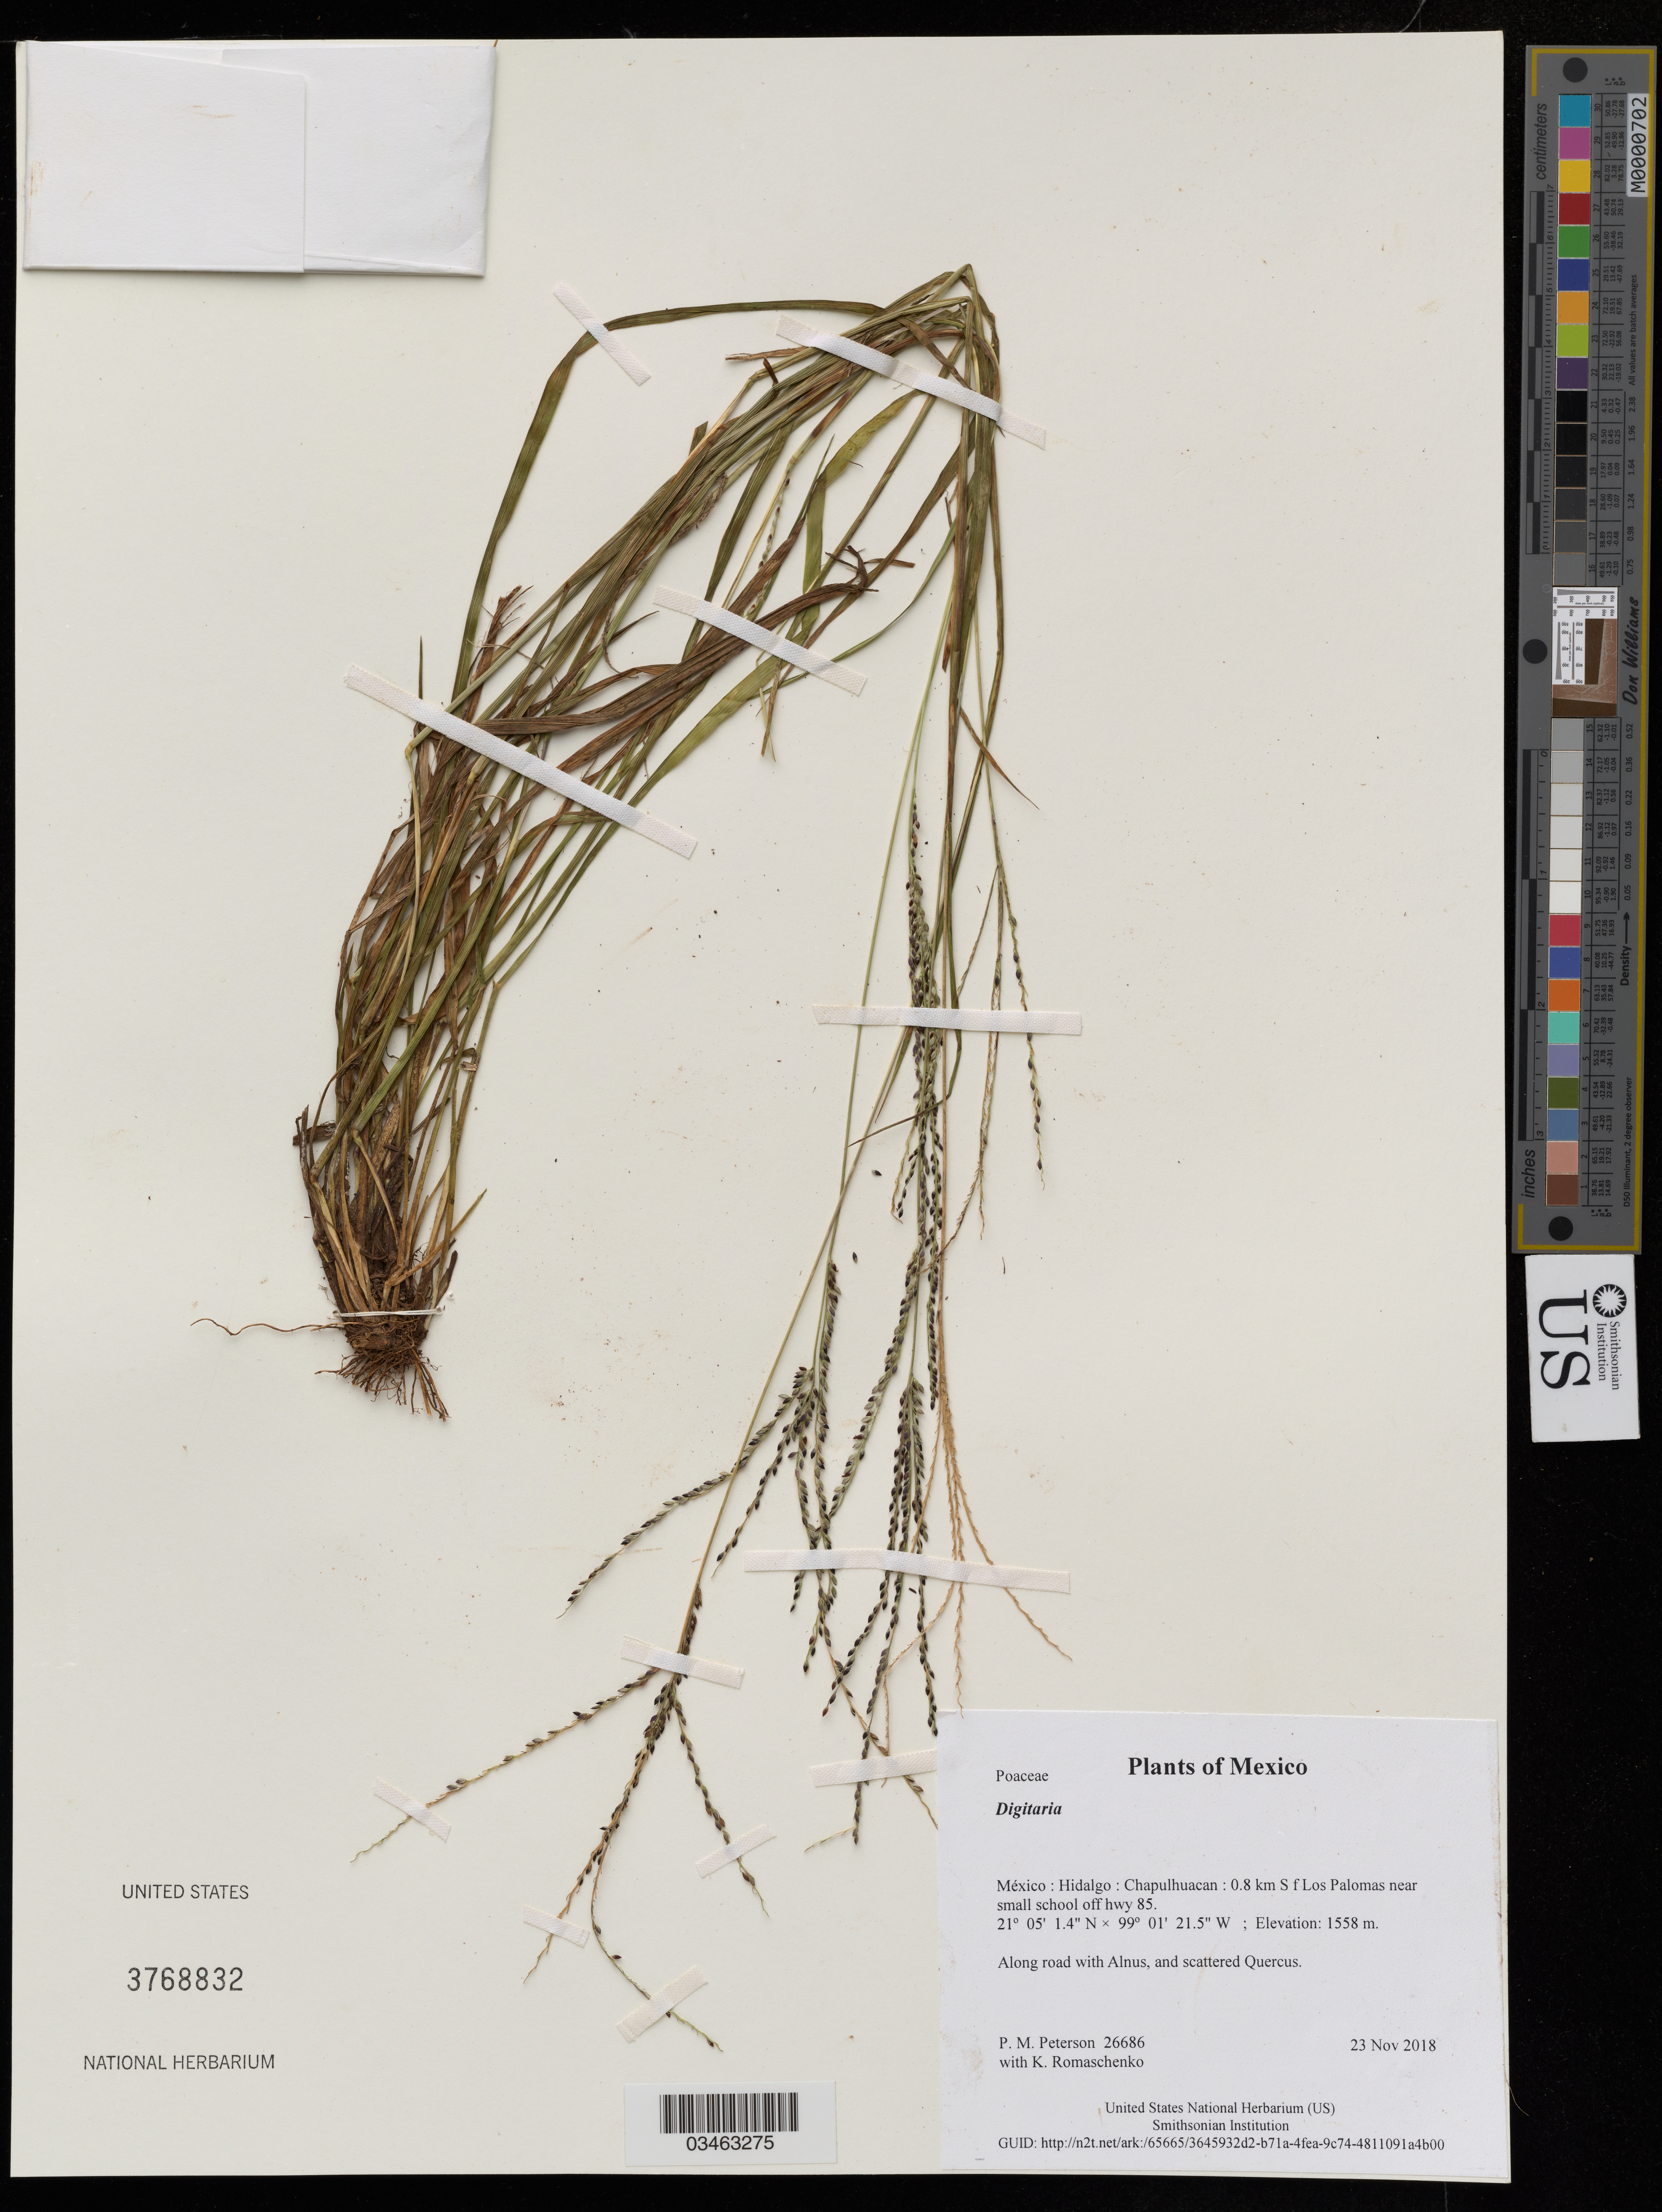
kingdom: Plantae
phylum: Tracheophyta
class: Liliopsida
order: Poales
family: Poaceae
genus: Digitaria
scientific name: Digitaria sp.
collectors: P. M. Peterson & K. Romaschenko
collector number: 26686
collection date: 2018-11-23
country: México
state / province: Hidalgo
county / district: Chapulhuacan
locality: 0.8 km S f Los Palomas near small school off hwy 85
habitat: Along road with Alnus, and scattered Quercus.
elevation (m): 1558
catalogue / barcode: US 3768832